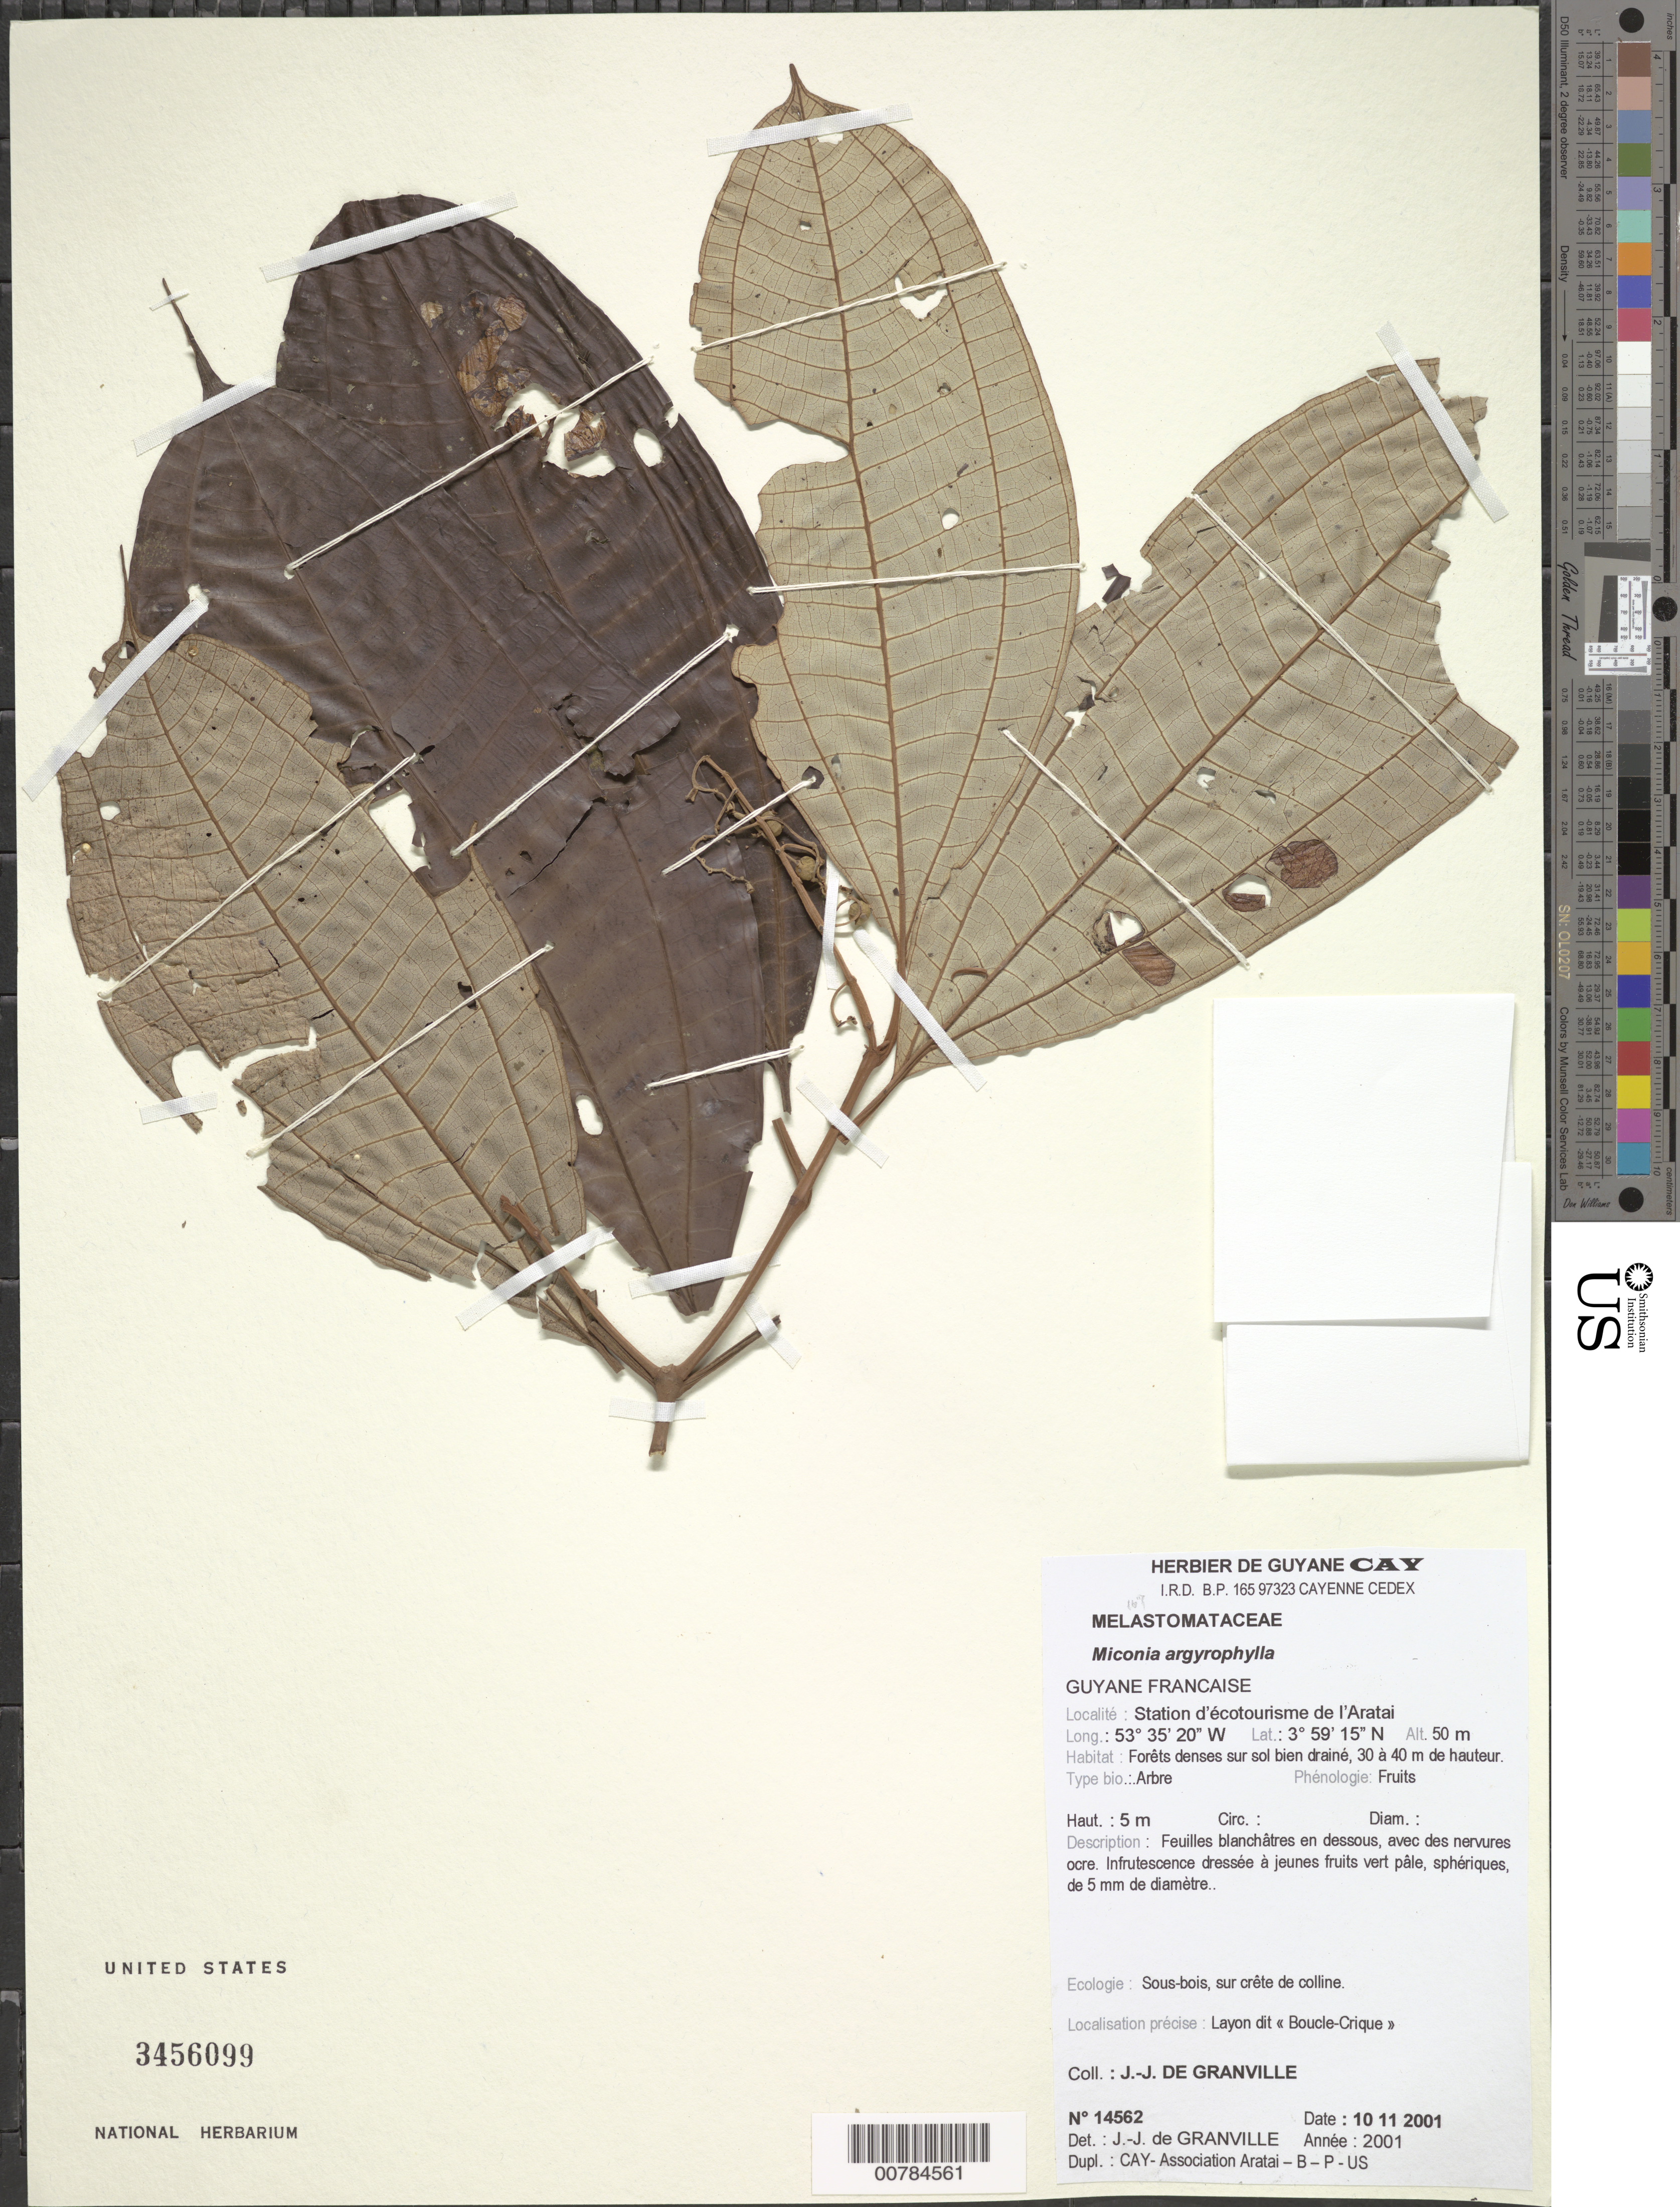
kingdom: Plantae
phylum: Tracheophyta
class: Magnoliopsida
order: Myrtales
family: Melastomataceae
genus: Miconia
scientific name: Miconia argyrophylla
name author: DC.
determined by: Granville, J. J. de, (CAY), Institut de Recherche pour le Developpement (IRD) (FRENCH GUIANA)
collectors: J.-J. de Granville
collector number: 14562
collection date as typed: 10-Nov-01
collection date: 2001-11-10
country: French Guiana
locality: Station d'écotourisme de l'Aratai; Layon dit "Boucle-Crique"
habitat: Forêts denses sur los bien draine, 30 a 40 m de hauteur; sous-bois, en bas de pente humide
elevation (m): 50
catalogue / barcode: US 3456099